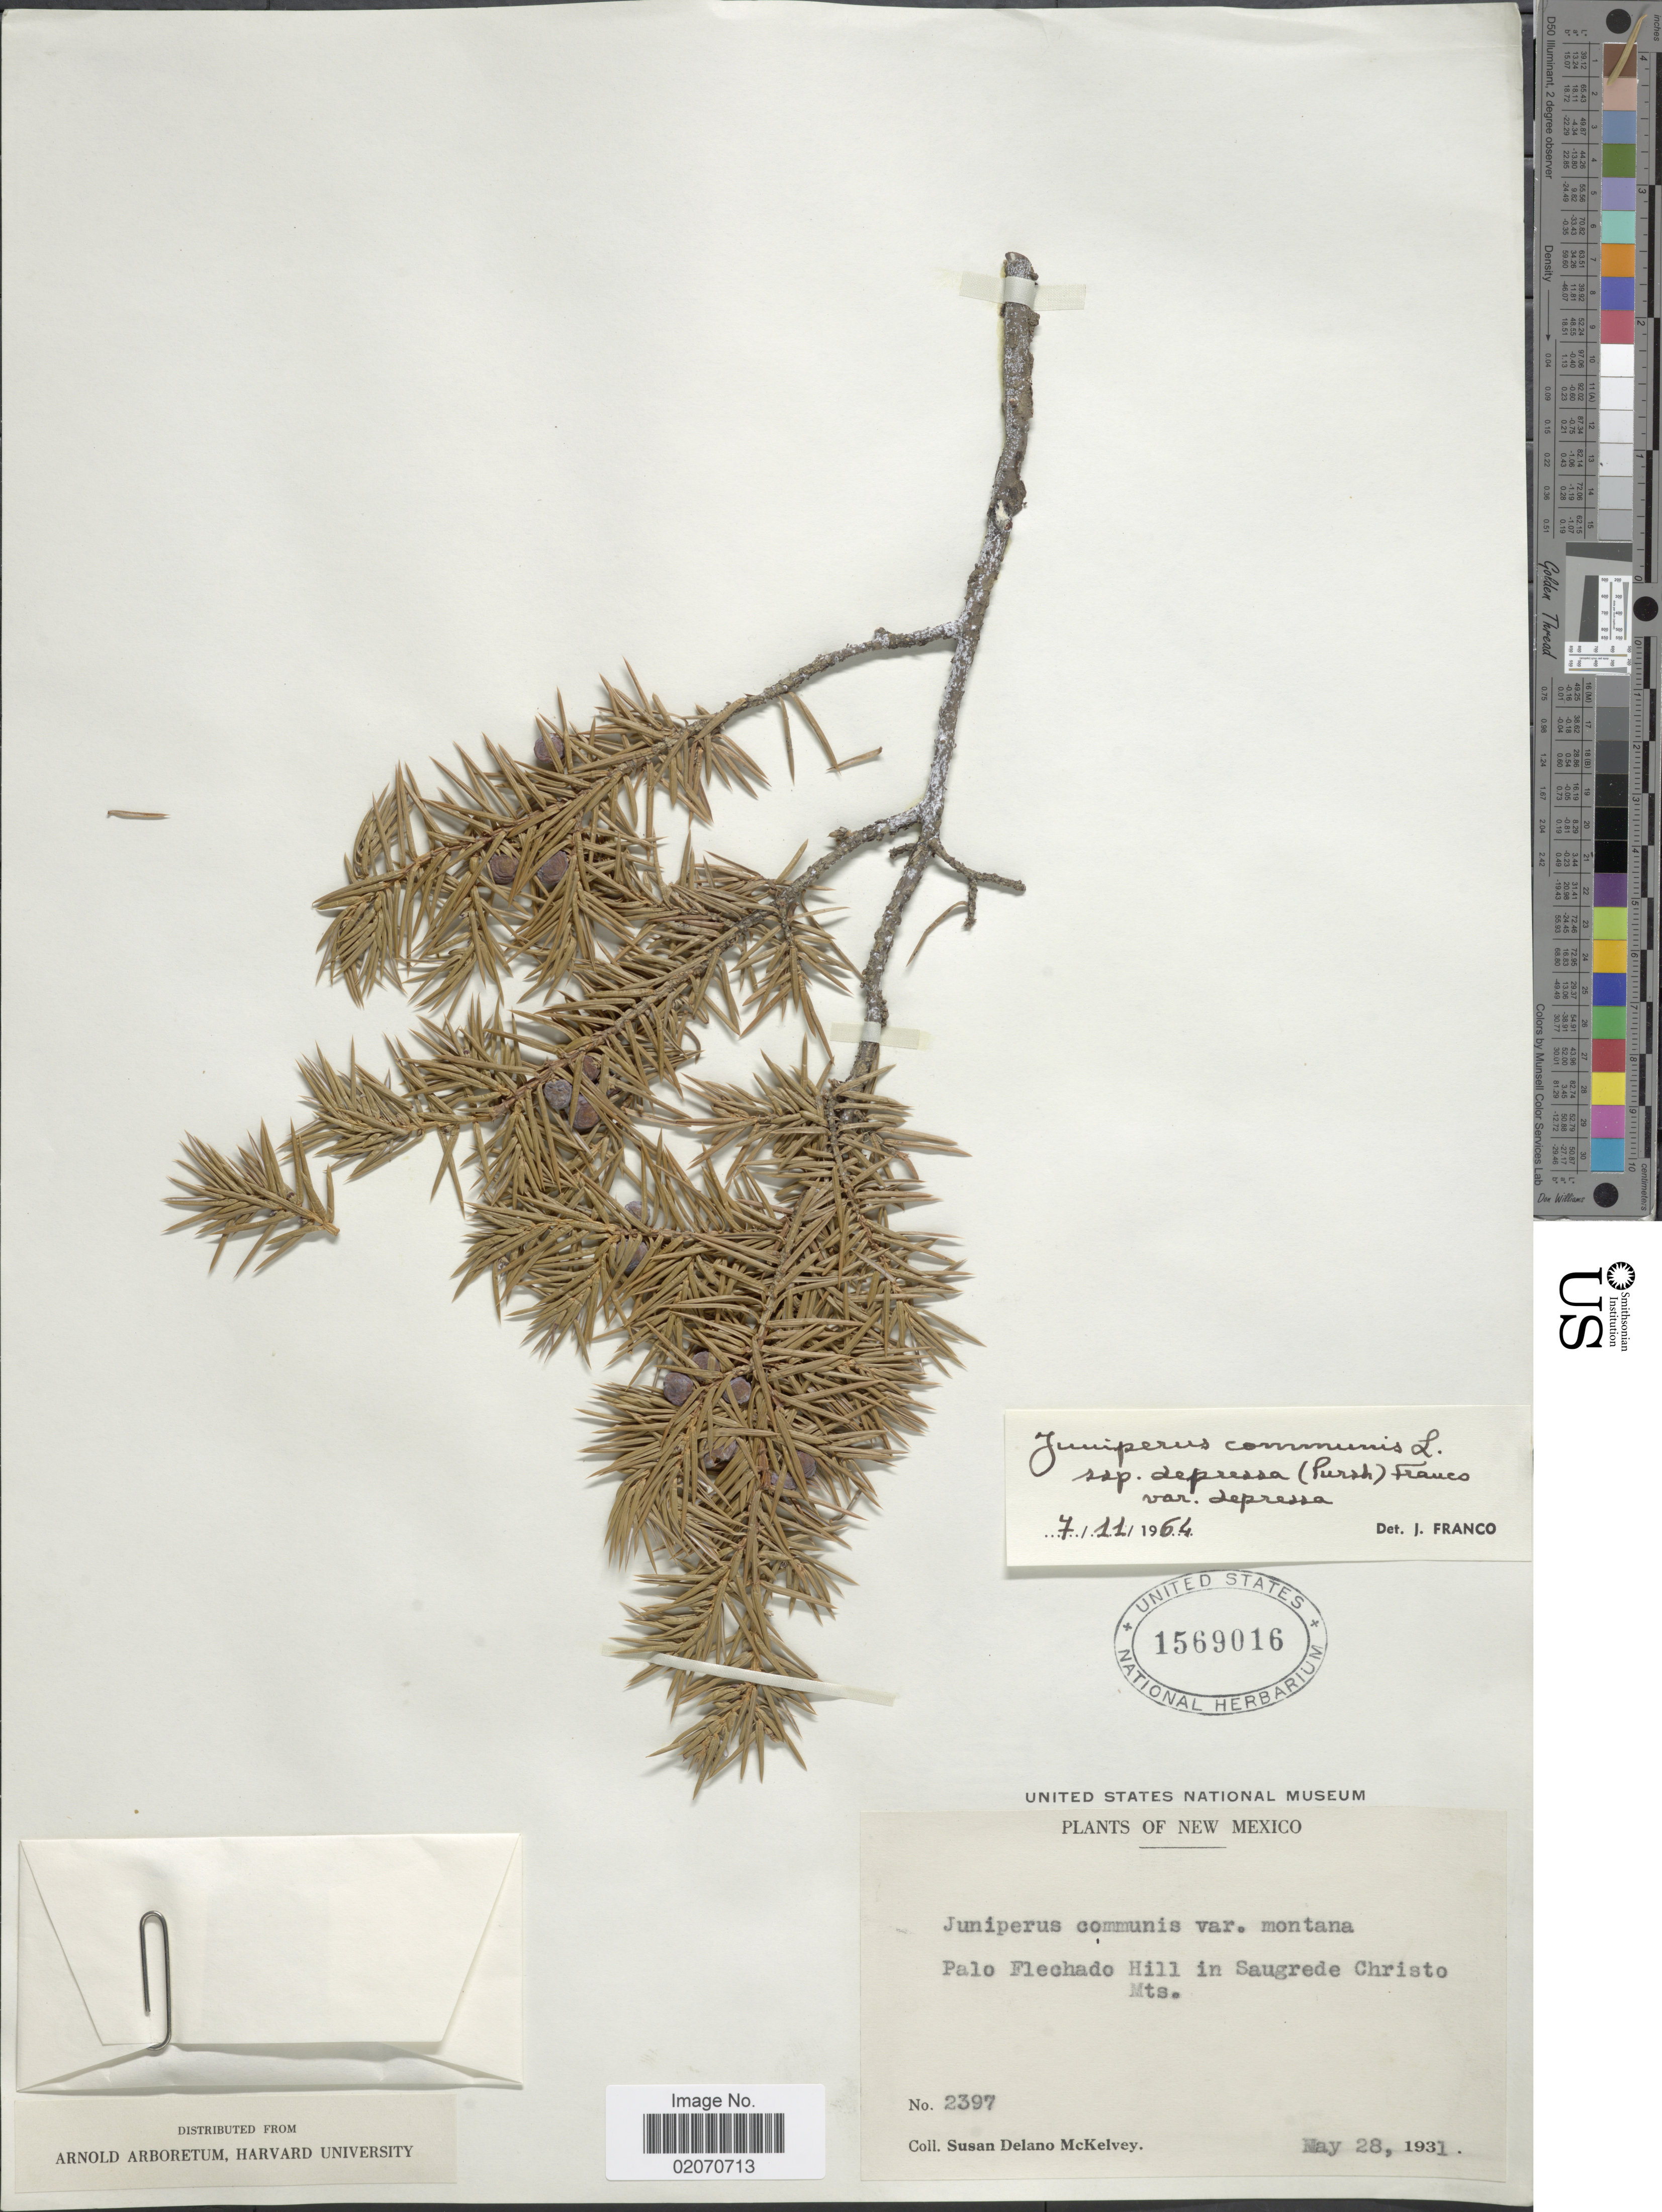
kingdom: Plantae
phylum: Tracheophyta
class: Pinopsida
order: Pinales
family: Cupressaceae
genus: Juniperus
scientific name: Juniperus communis subsp. depressa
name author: (Pursh) Franco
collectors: S. A. McKelvey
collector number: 2397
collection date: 1931-05-28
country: United States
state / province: New Mexico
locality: Palo Flechado Hill in Saugrede Christo Mts.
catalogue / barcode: US 1569016